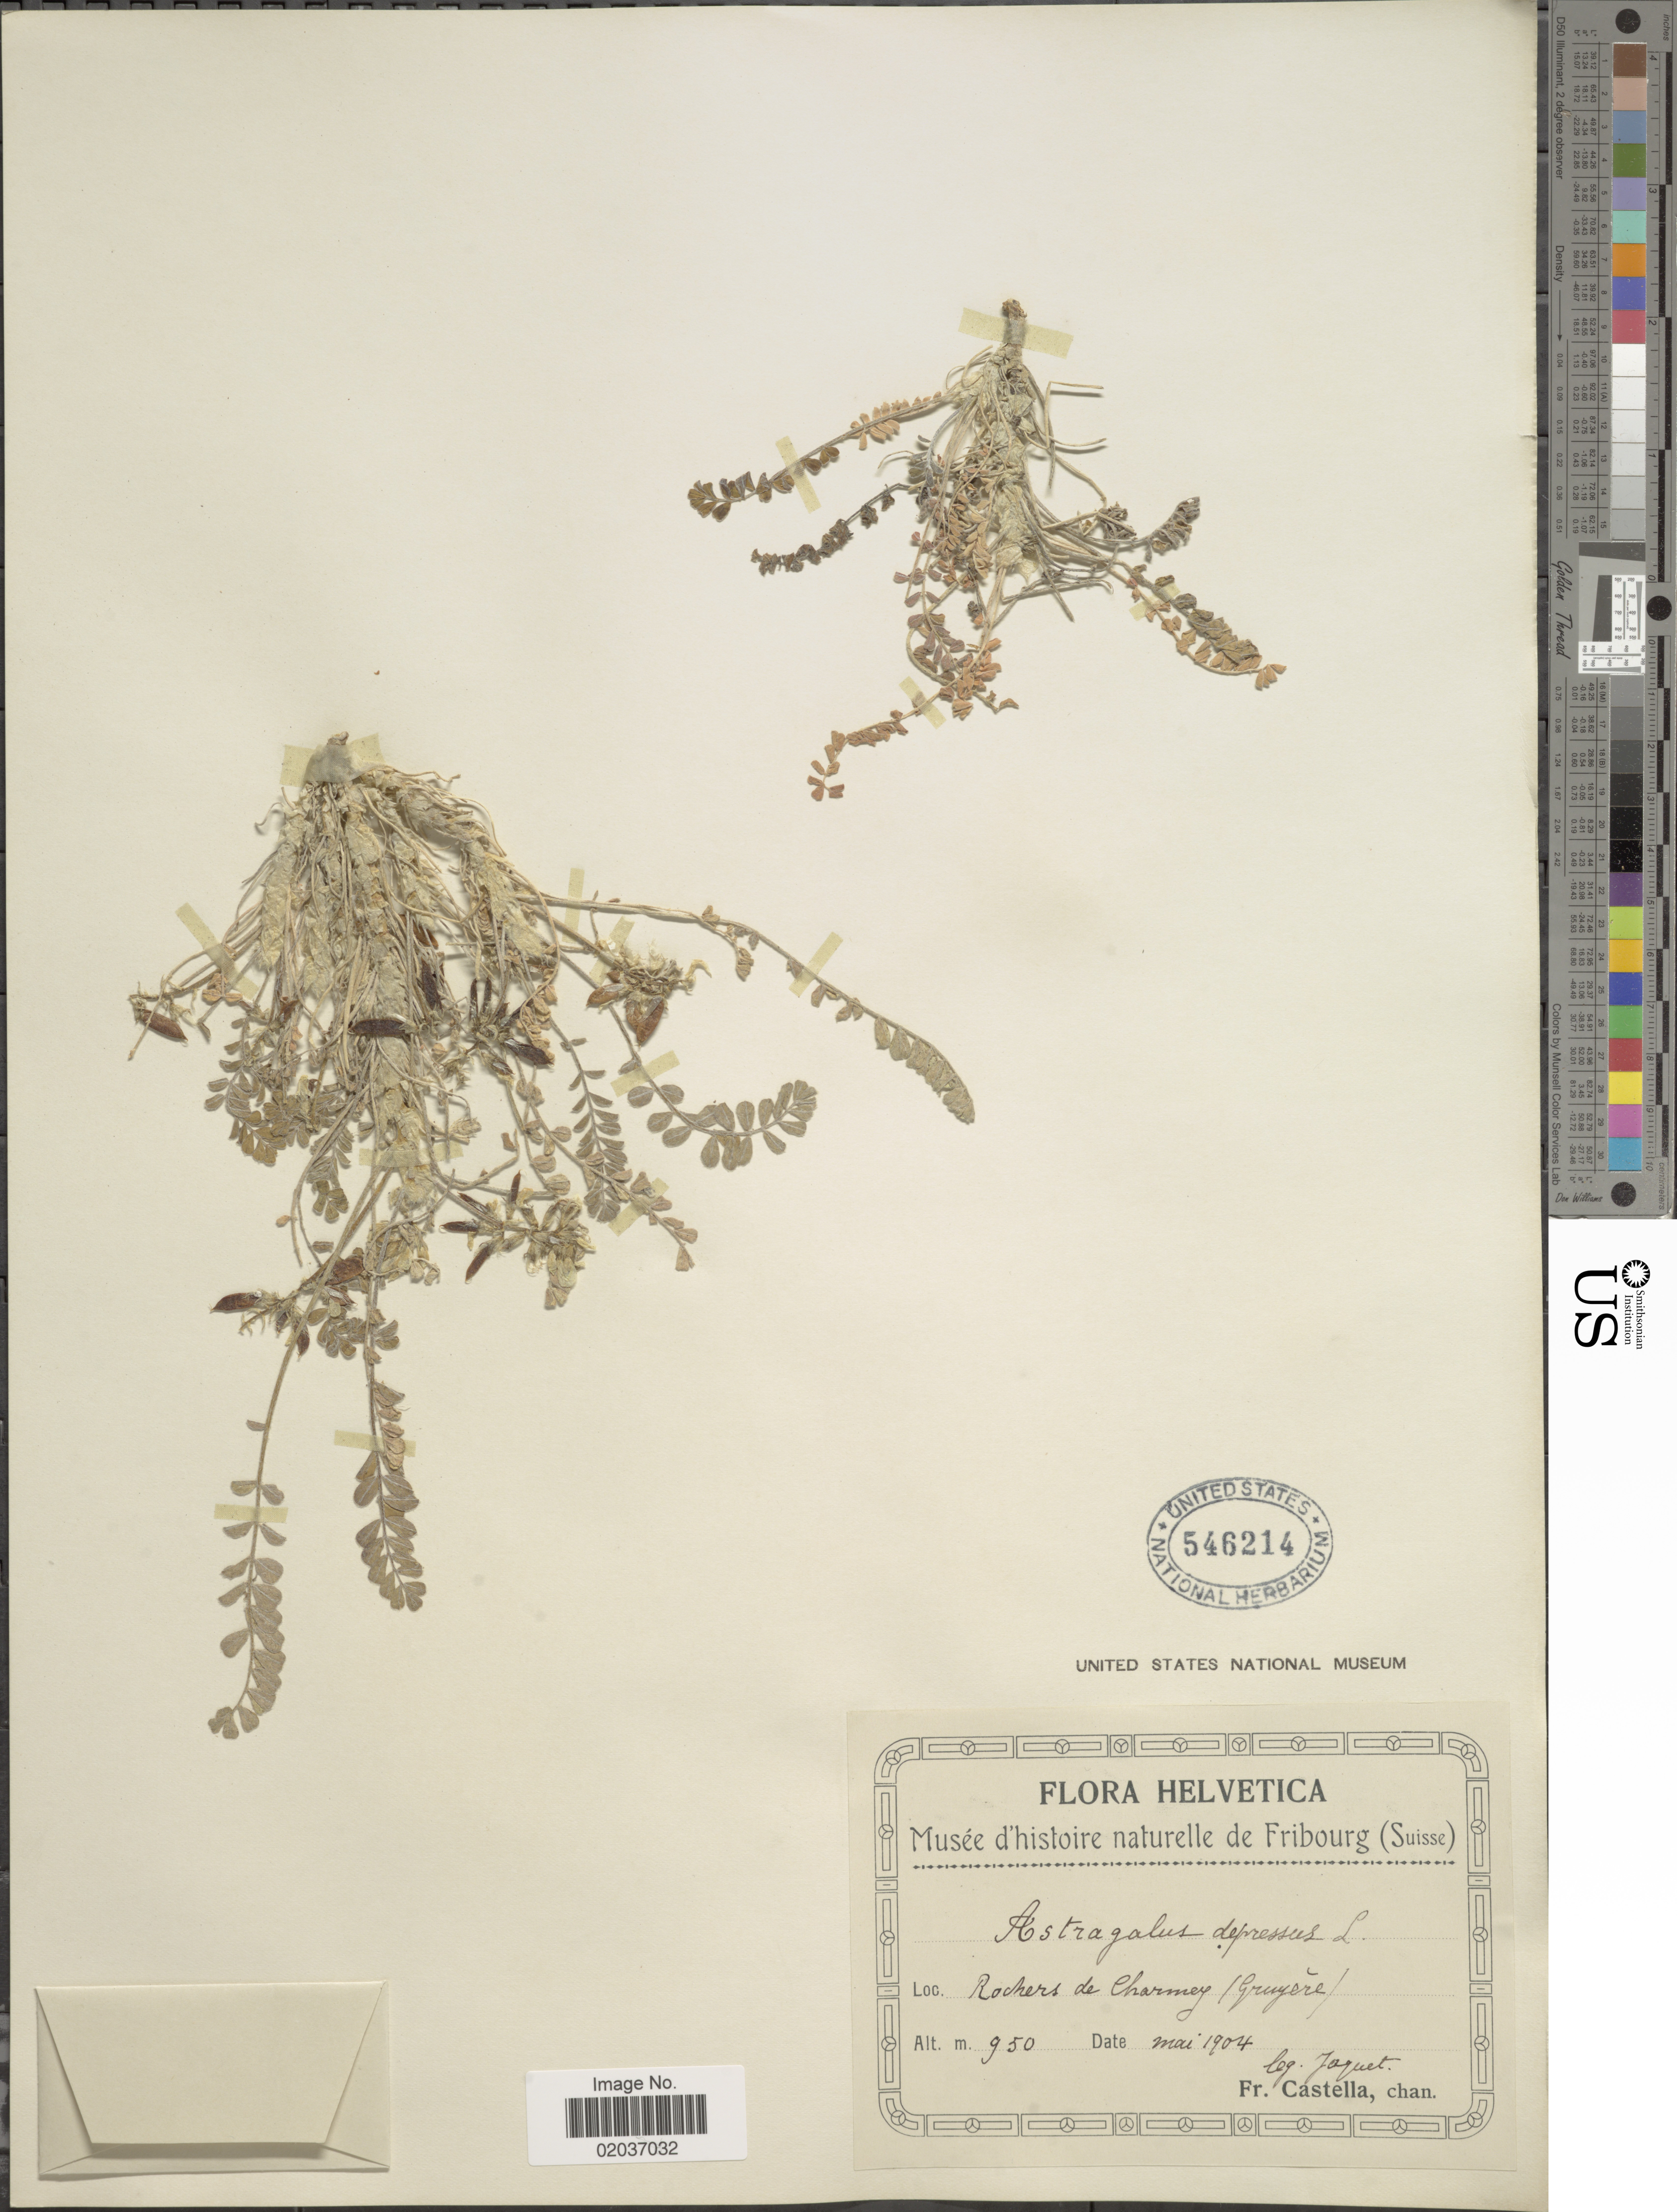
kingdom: Plantae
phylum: Tracheophyta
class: Magnoliopsida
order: Fabales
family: Fabaceae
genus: Astragalus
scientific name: Astragalus depressus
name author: L.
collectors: -. Jaquet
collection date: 1904-05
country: Switzerland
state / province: Fribourg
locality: Rochers de Charmey (Gruyère)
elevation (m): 950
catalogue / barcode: US 546214